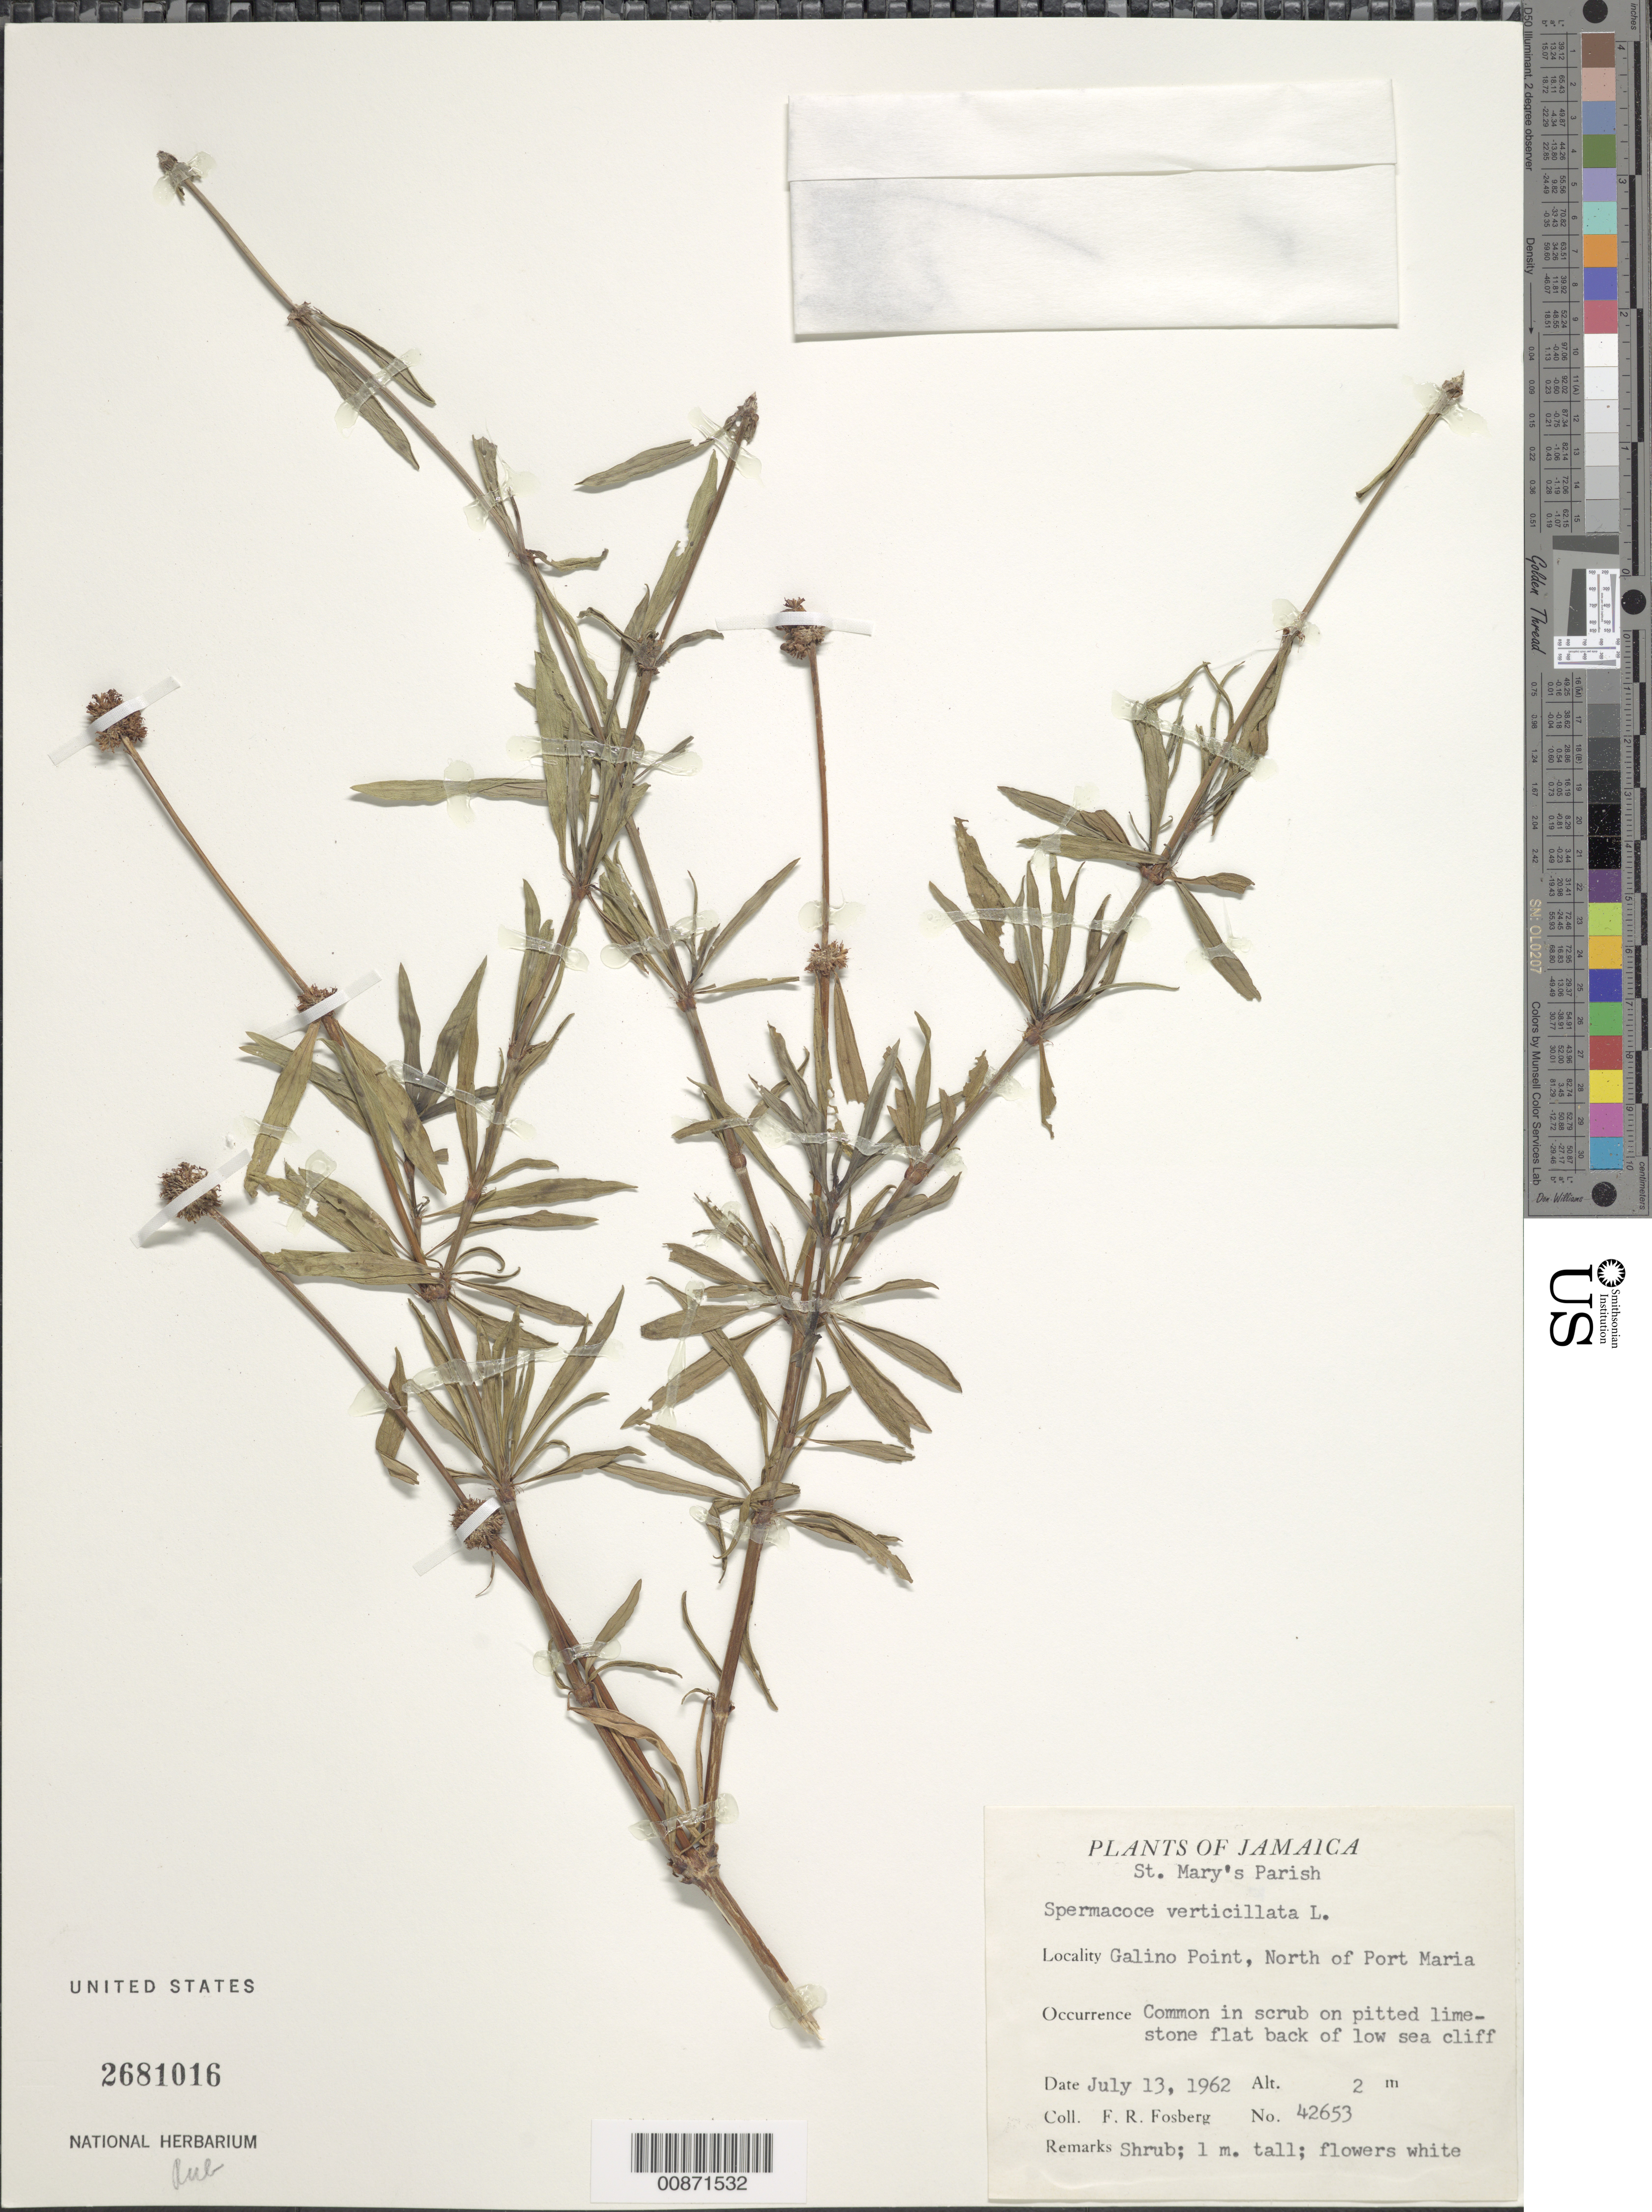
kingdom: Plantae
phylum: Tracheophyta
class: Magnoliopsida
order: Gentianales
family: Rubiaceae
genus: Spermacoce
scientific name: Spermacoce verticillata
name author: L.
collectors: F. R. Fosberg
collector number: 42653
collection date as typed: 13 Jul 1962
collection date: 1962-07-13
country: Jamaica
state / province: Saint Mary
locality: Galino Point, north of Port Maria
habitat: In scrub on pitted limestone flat, back of low sea cliff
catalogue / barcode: US 2681016